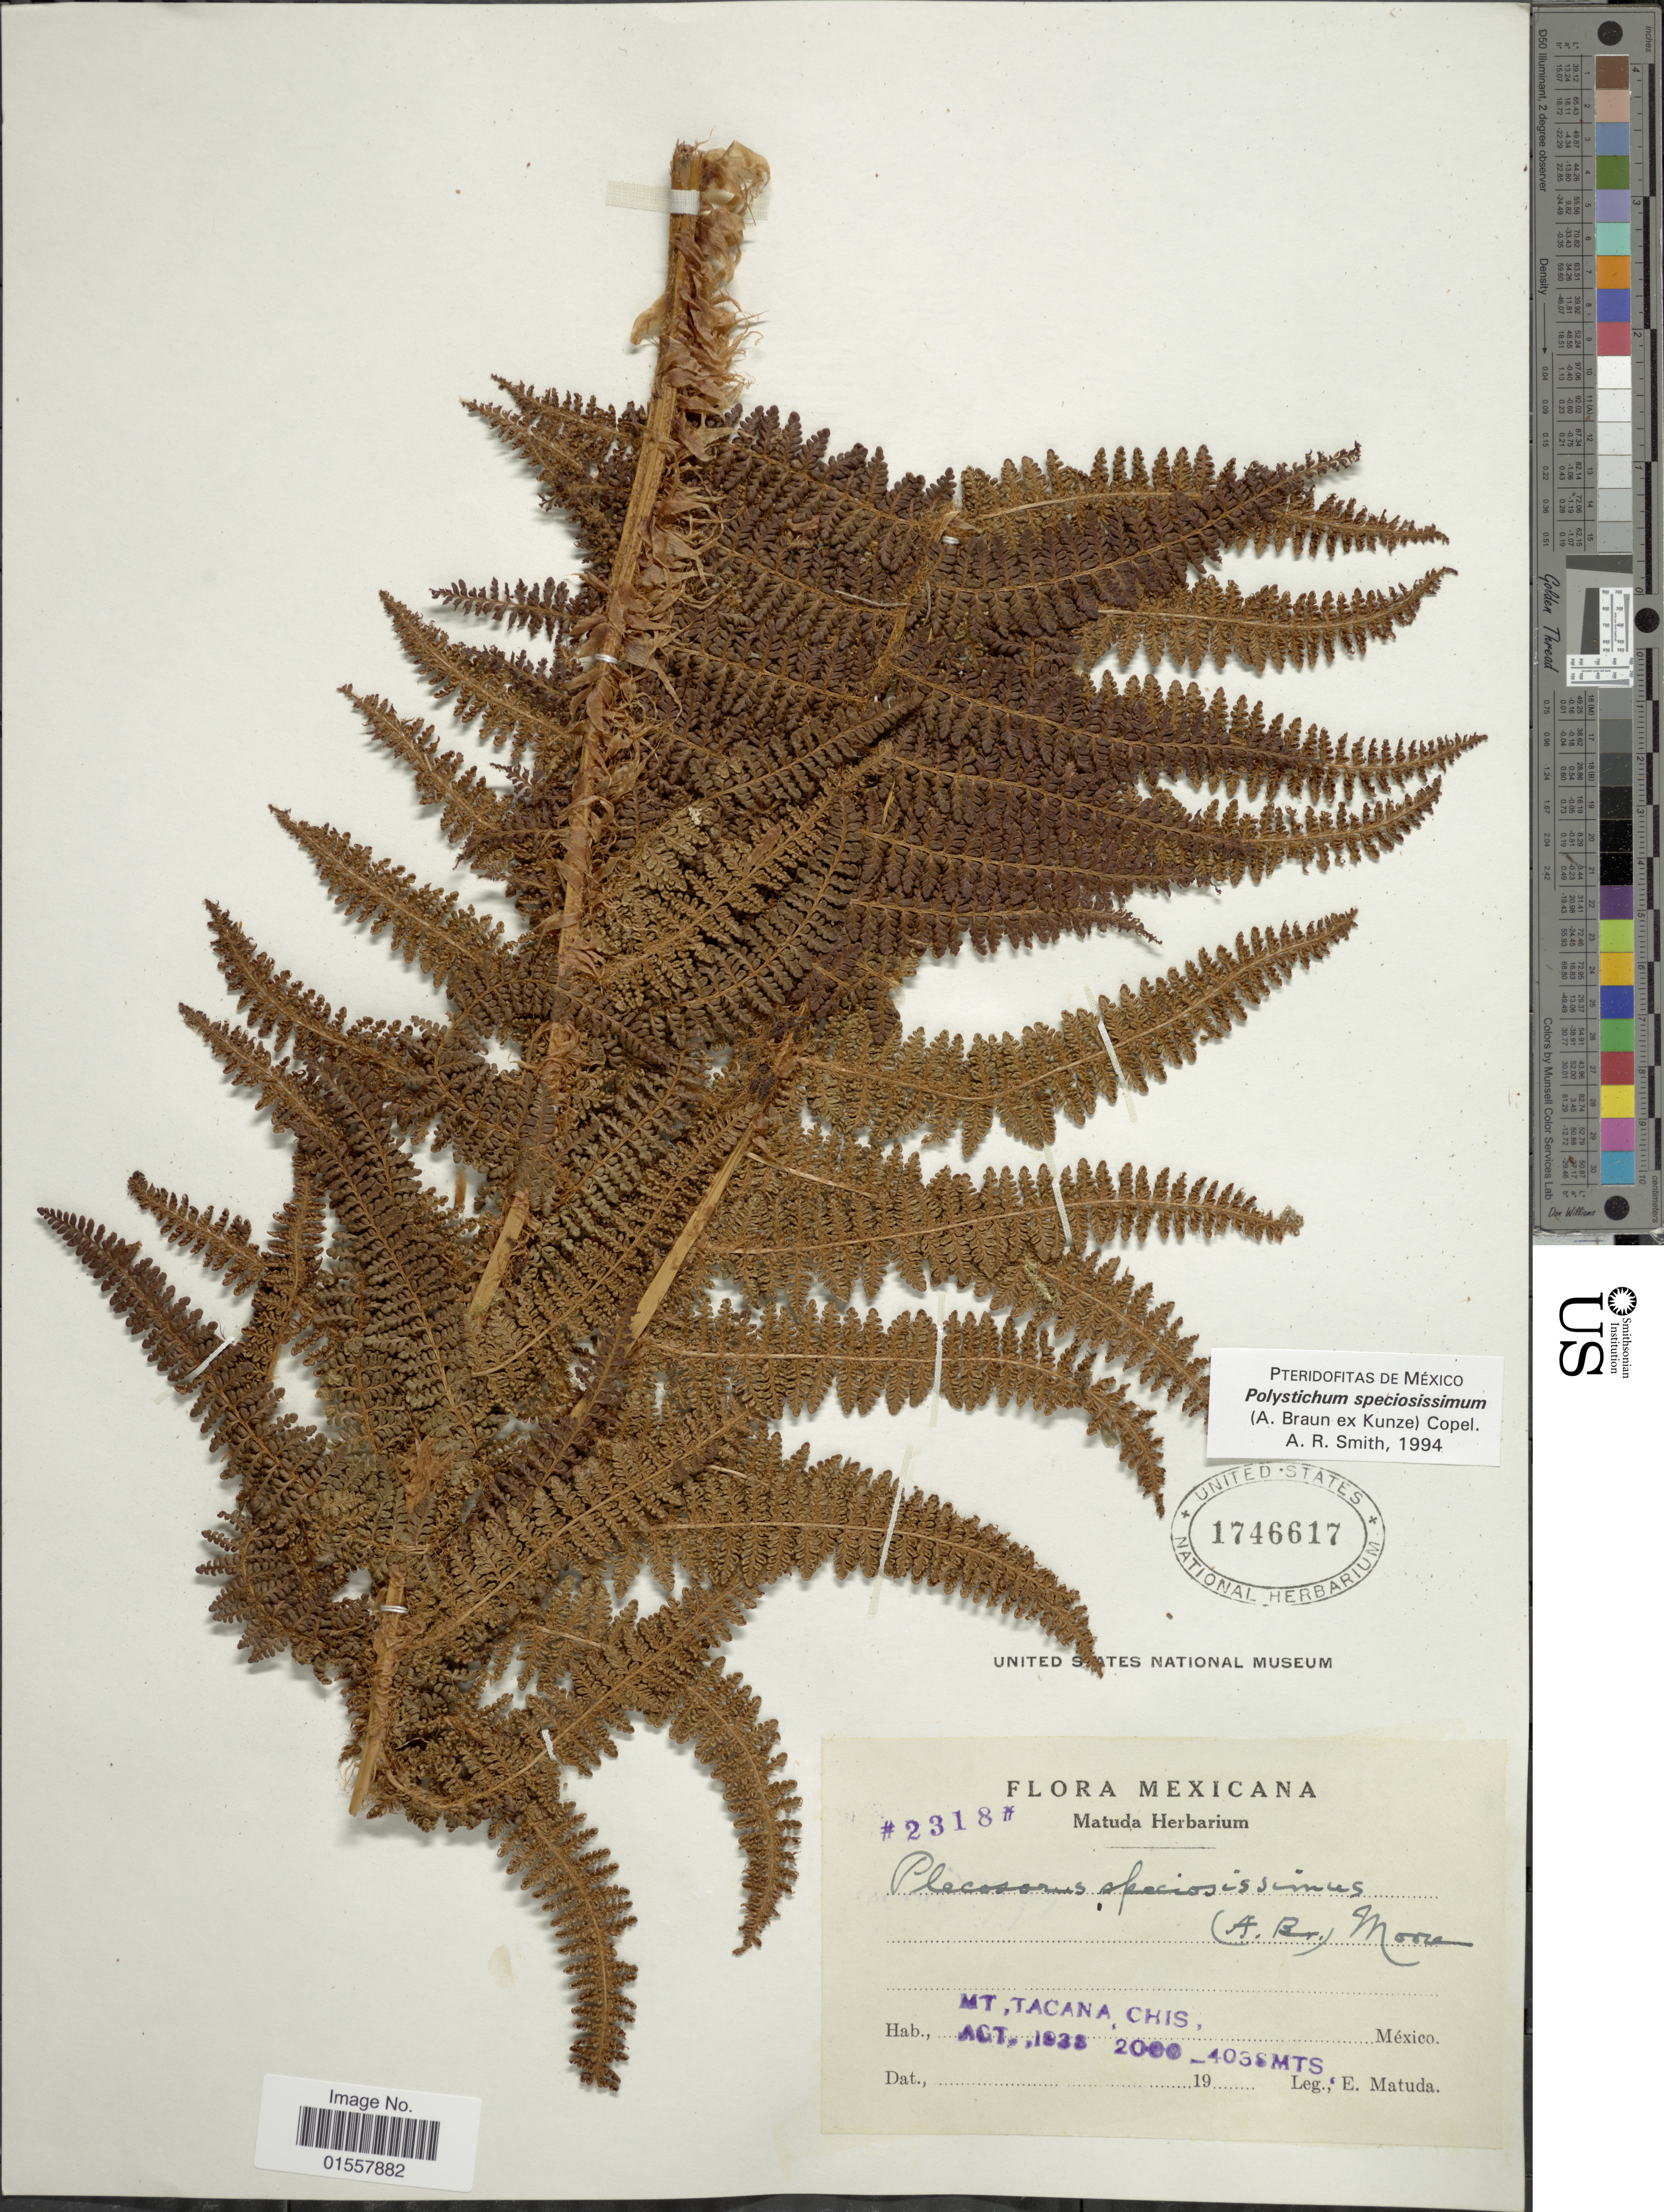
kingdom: Plantae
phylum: Tracheophyta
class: Polypodiopsida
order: Polypodiales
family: Dryopteridaceae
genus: Polystichum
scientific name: Polystichum speciosissimum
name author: (A. Braun ex Kunze) Copel.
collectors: E. Matuda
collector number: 2318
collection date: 1923-08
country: Mexico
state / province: Chiapas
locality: Mexicana, Mt. Tacana, Chis.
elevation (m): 2000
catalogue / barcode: US 1746617